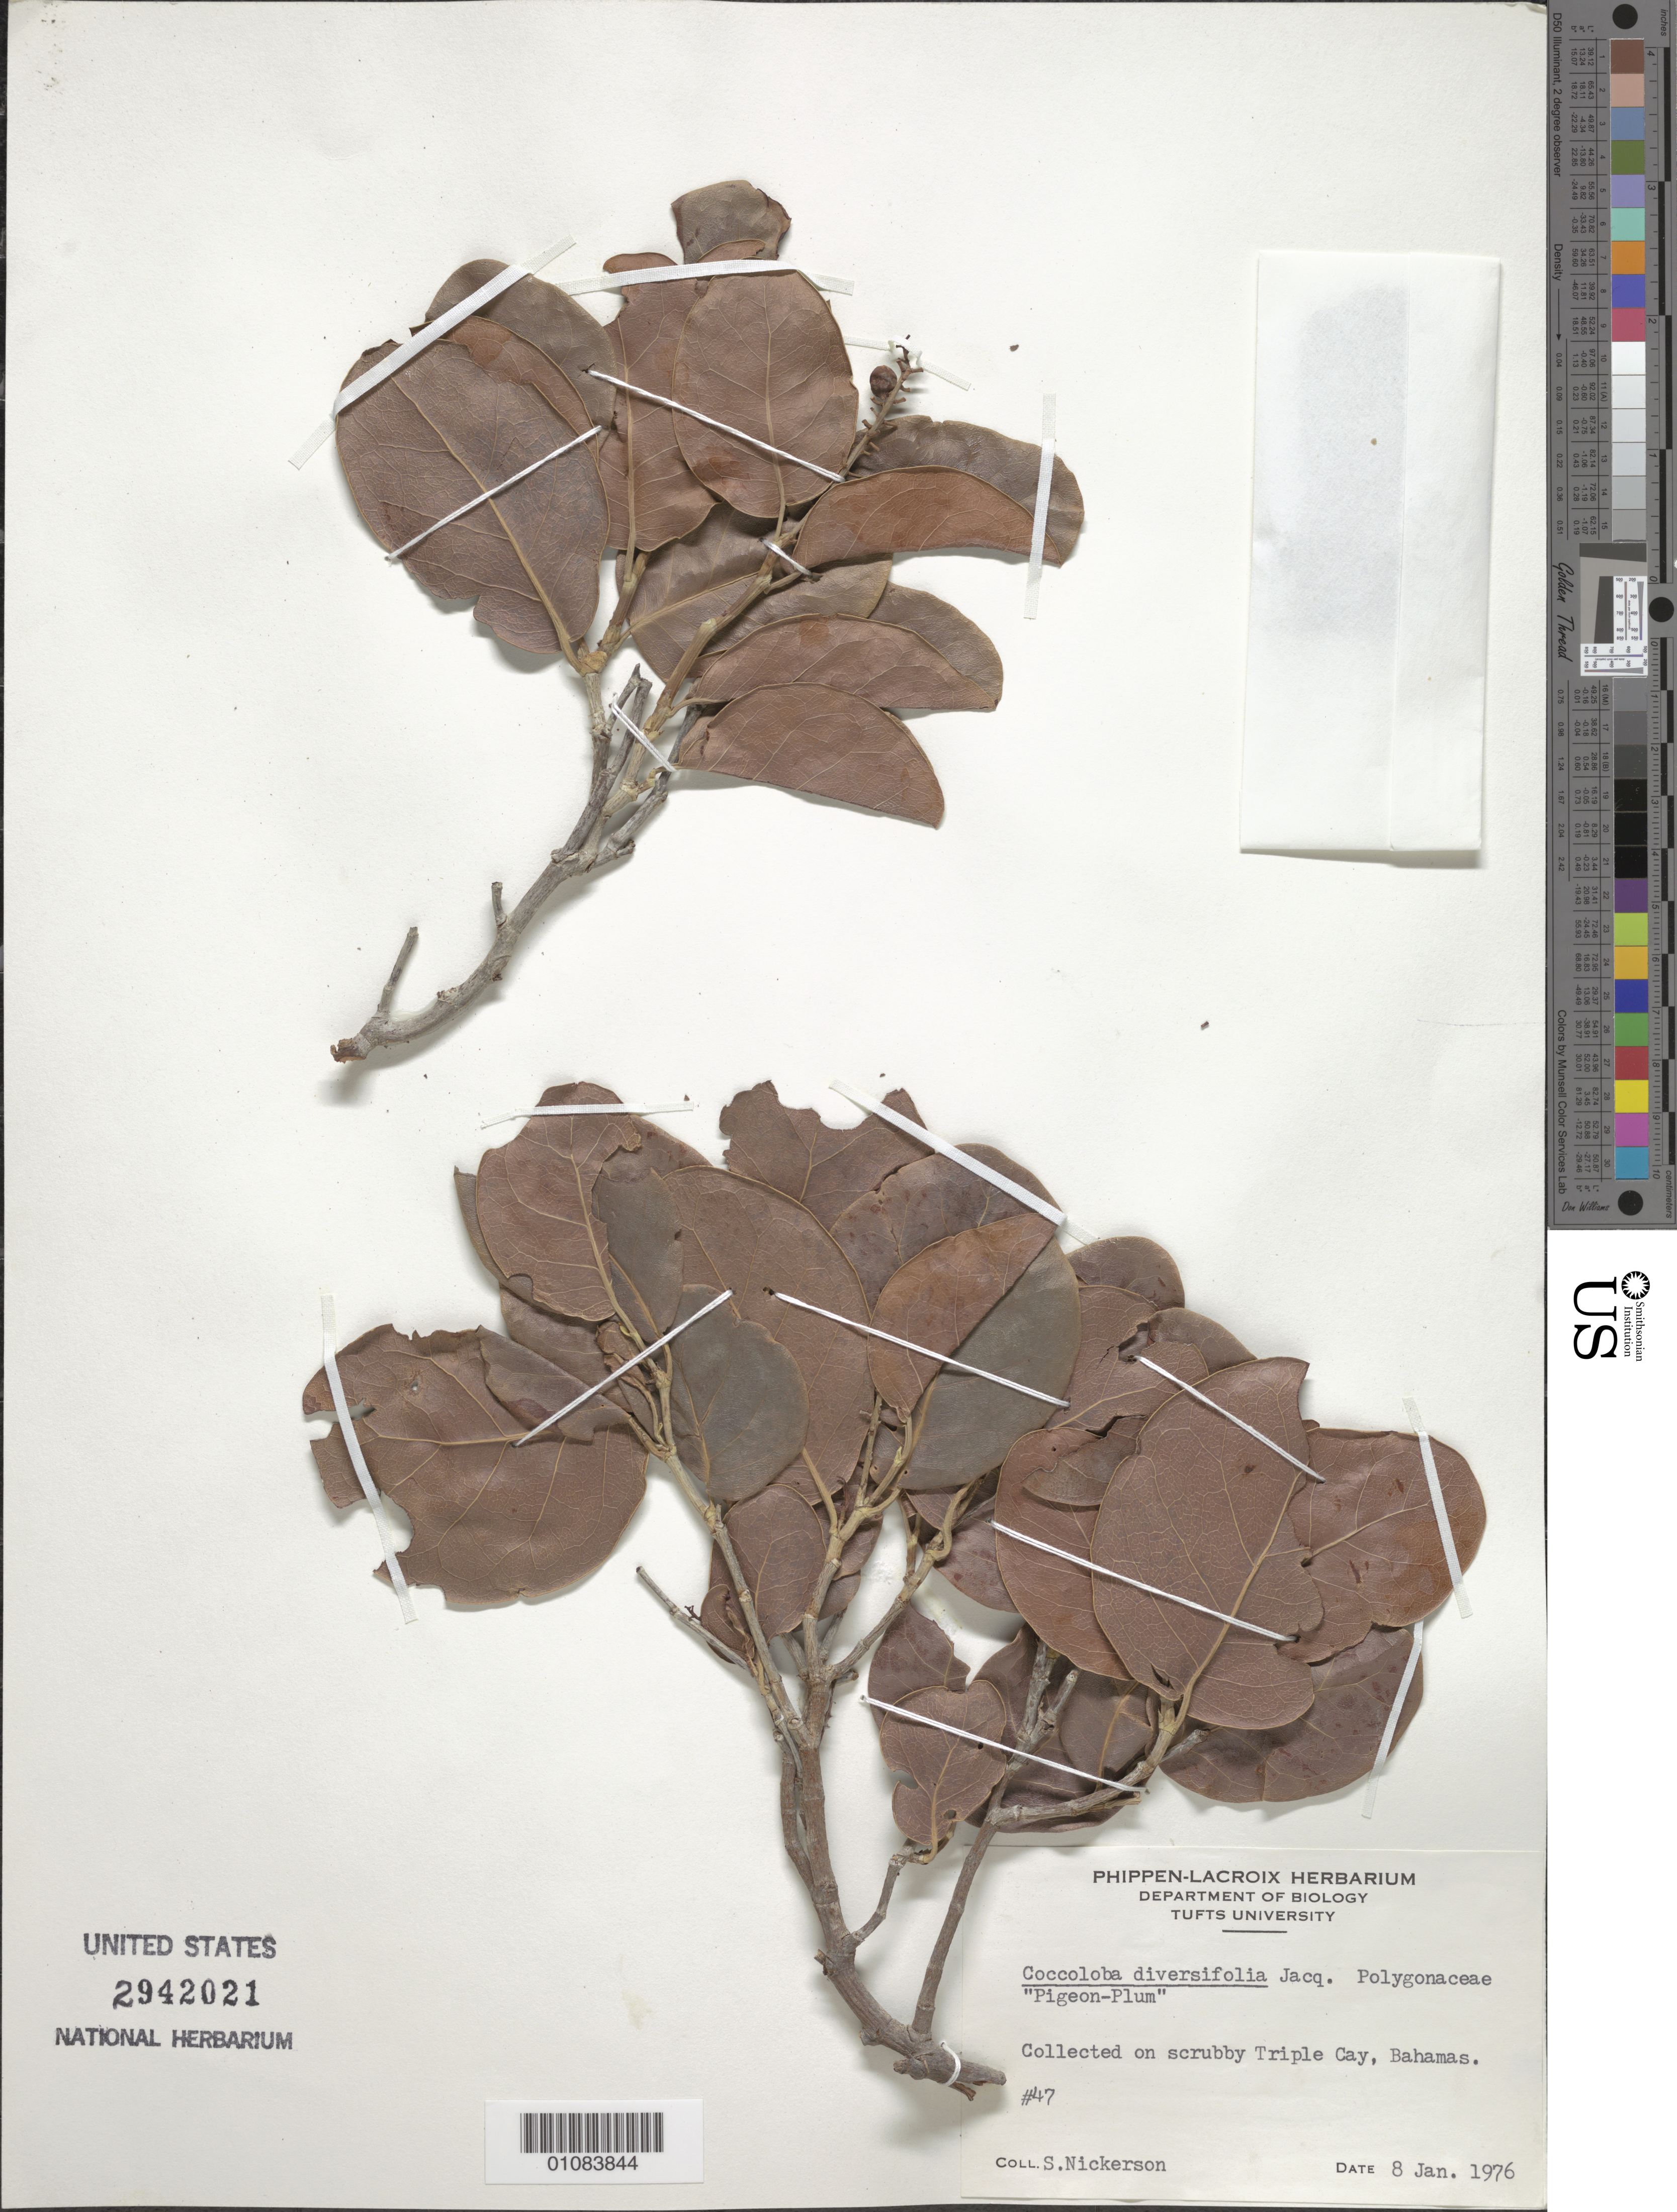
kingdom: Plantae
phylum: Tracheophyta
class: Magnoliopsida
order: Caryophyllales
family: Polygonaceae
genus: Coccoloba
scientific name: Coccoloba diversifolia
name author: Jacq.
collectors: S. Nickerson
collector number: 47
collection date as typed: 08 Jan 1976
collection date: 1976-01-08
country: Bahamas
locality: Triple Cay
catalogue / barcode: US 2942021